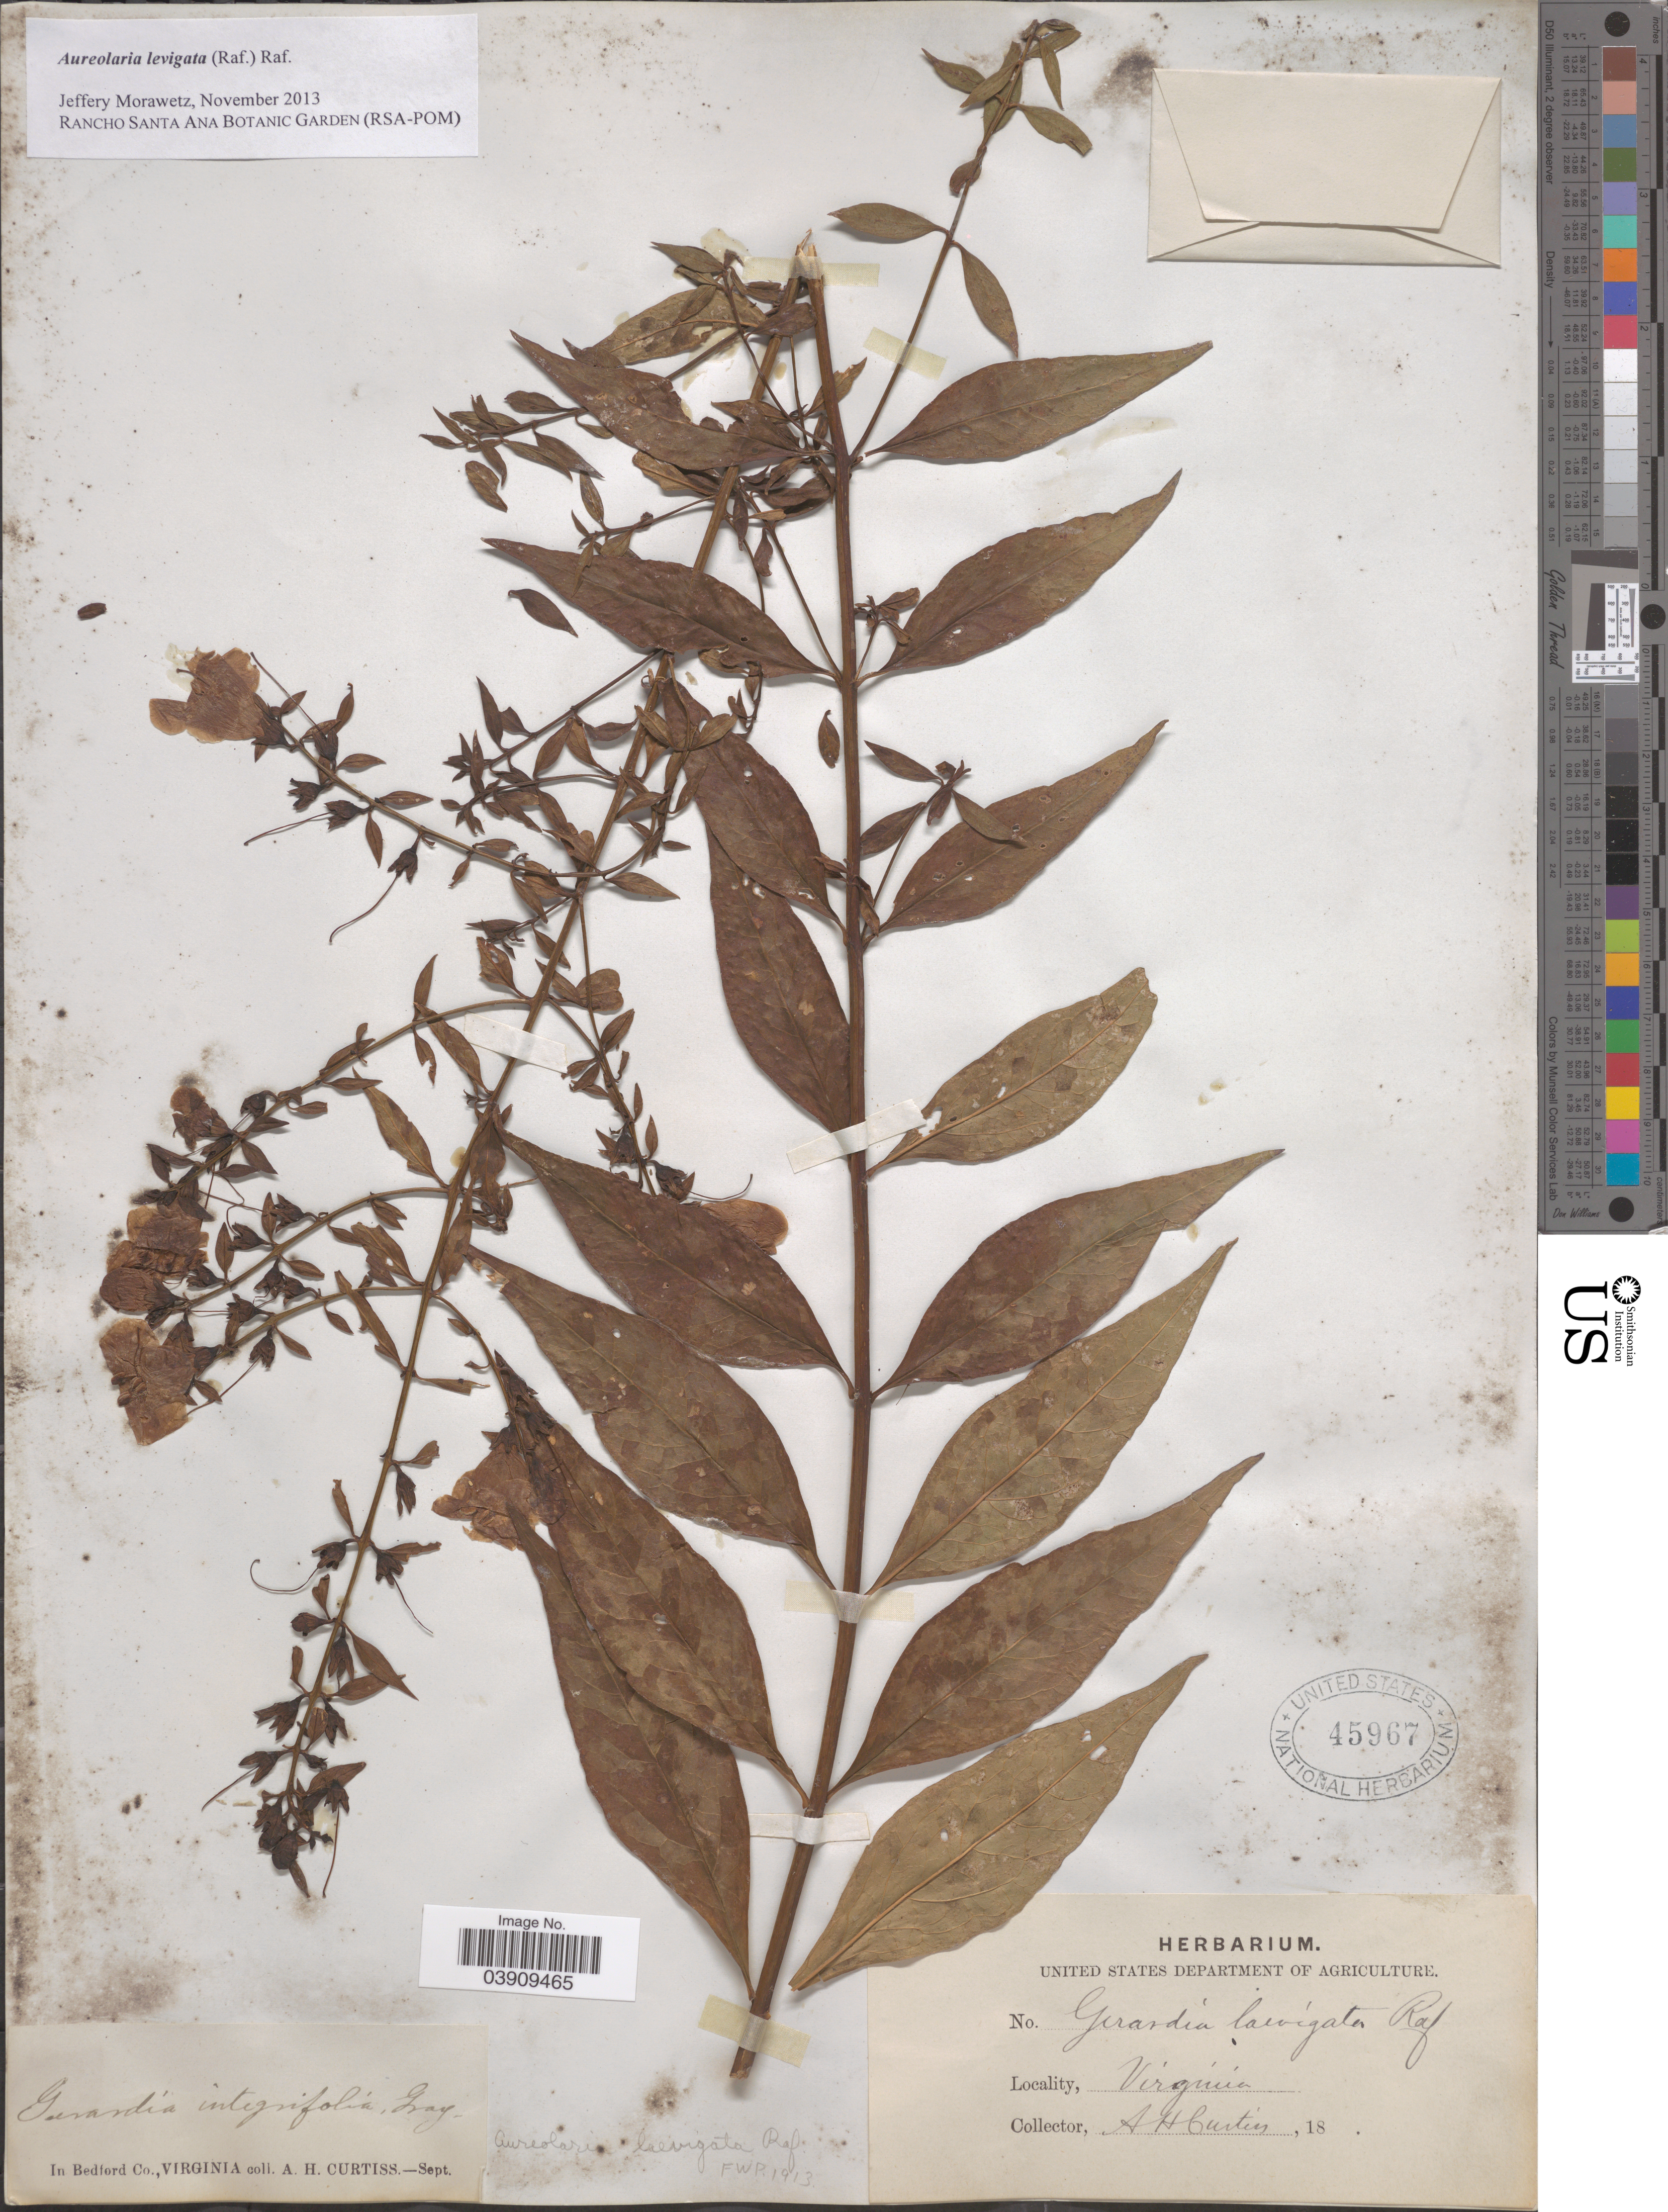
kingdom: Plantae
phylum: Tracheophyta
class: Magnoliopsida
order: Lamiales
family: Orobanchaceae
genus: Aureolaria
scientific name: Aureolaria laevigata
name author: (Raf.) Raf.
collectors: A. H. Curtiss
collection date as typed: Sept. 18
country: United States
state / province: Virginia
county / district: Bedford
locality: In Bedford Co.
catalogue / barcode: US 45967